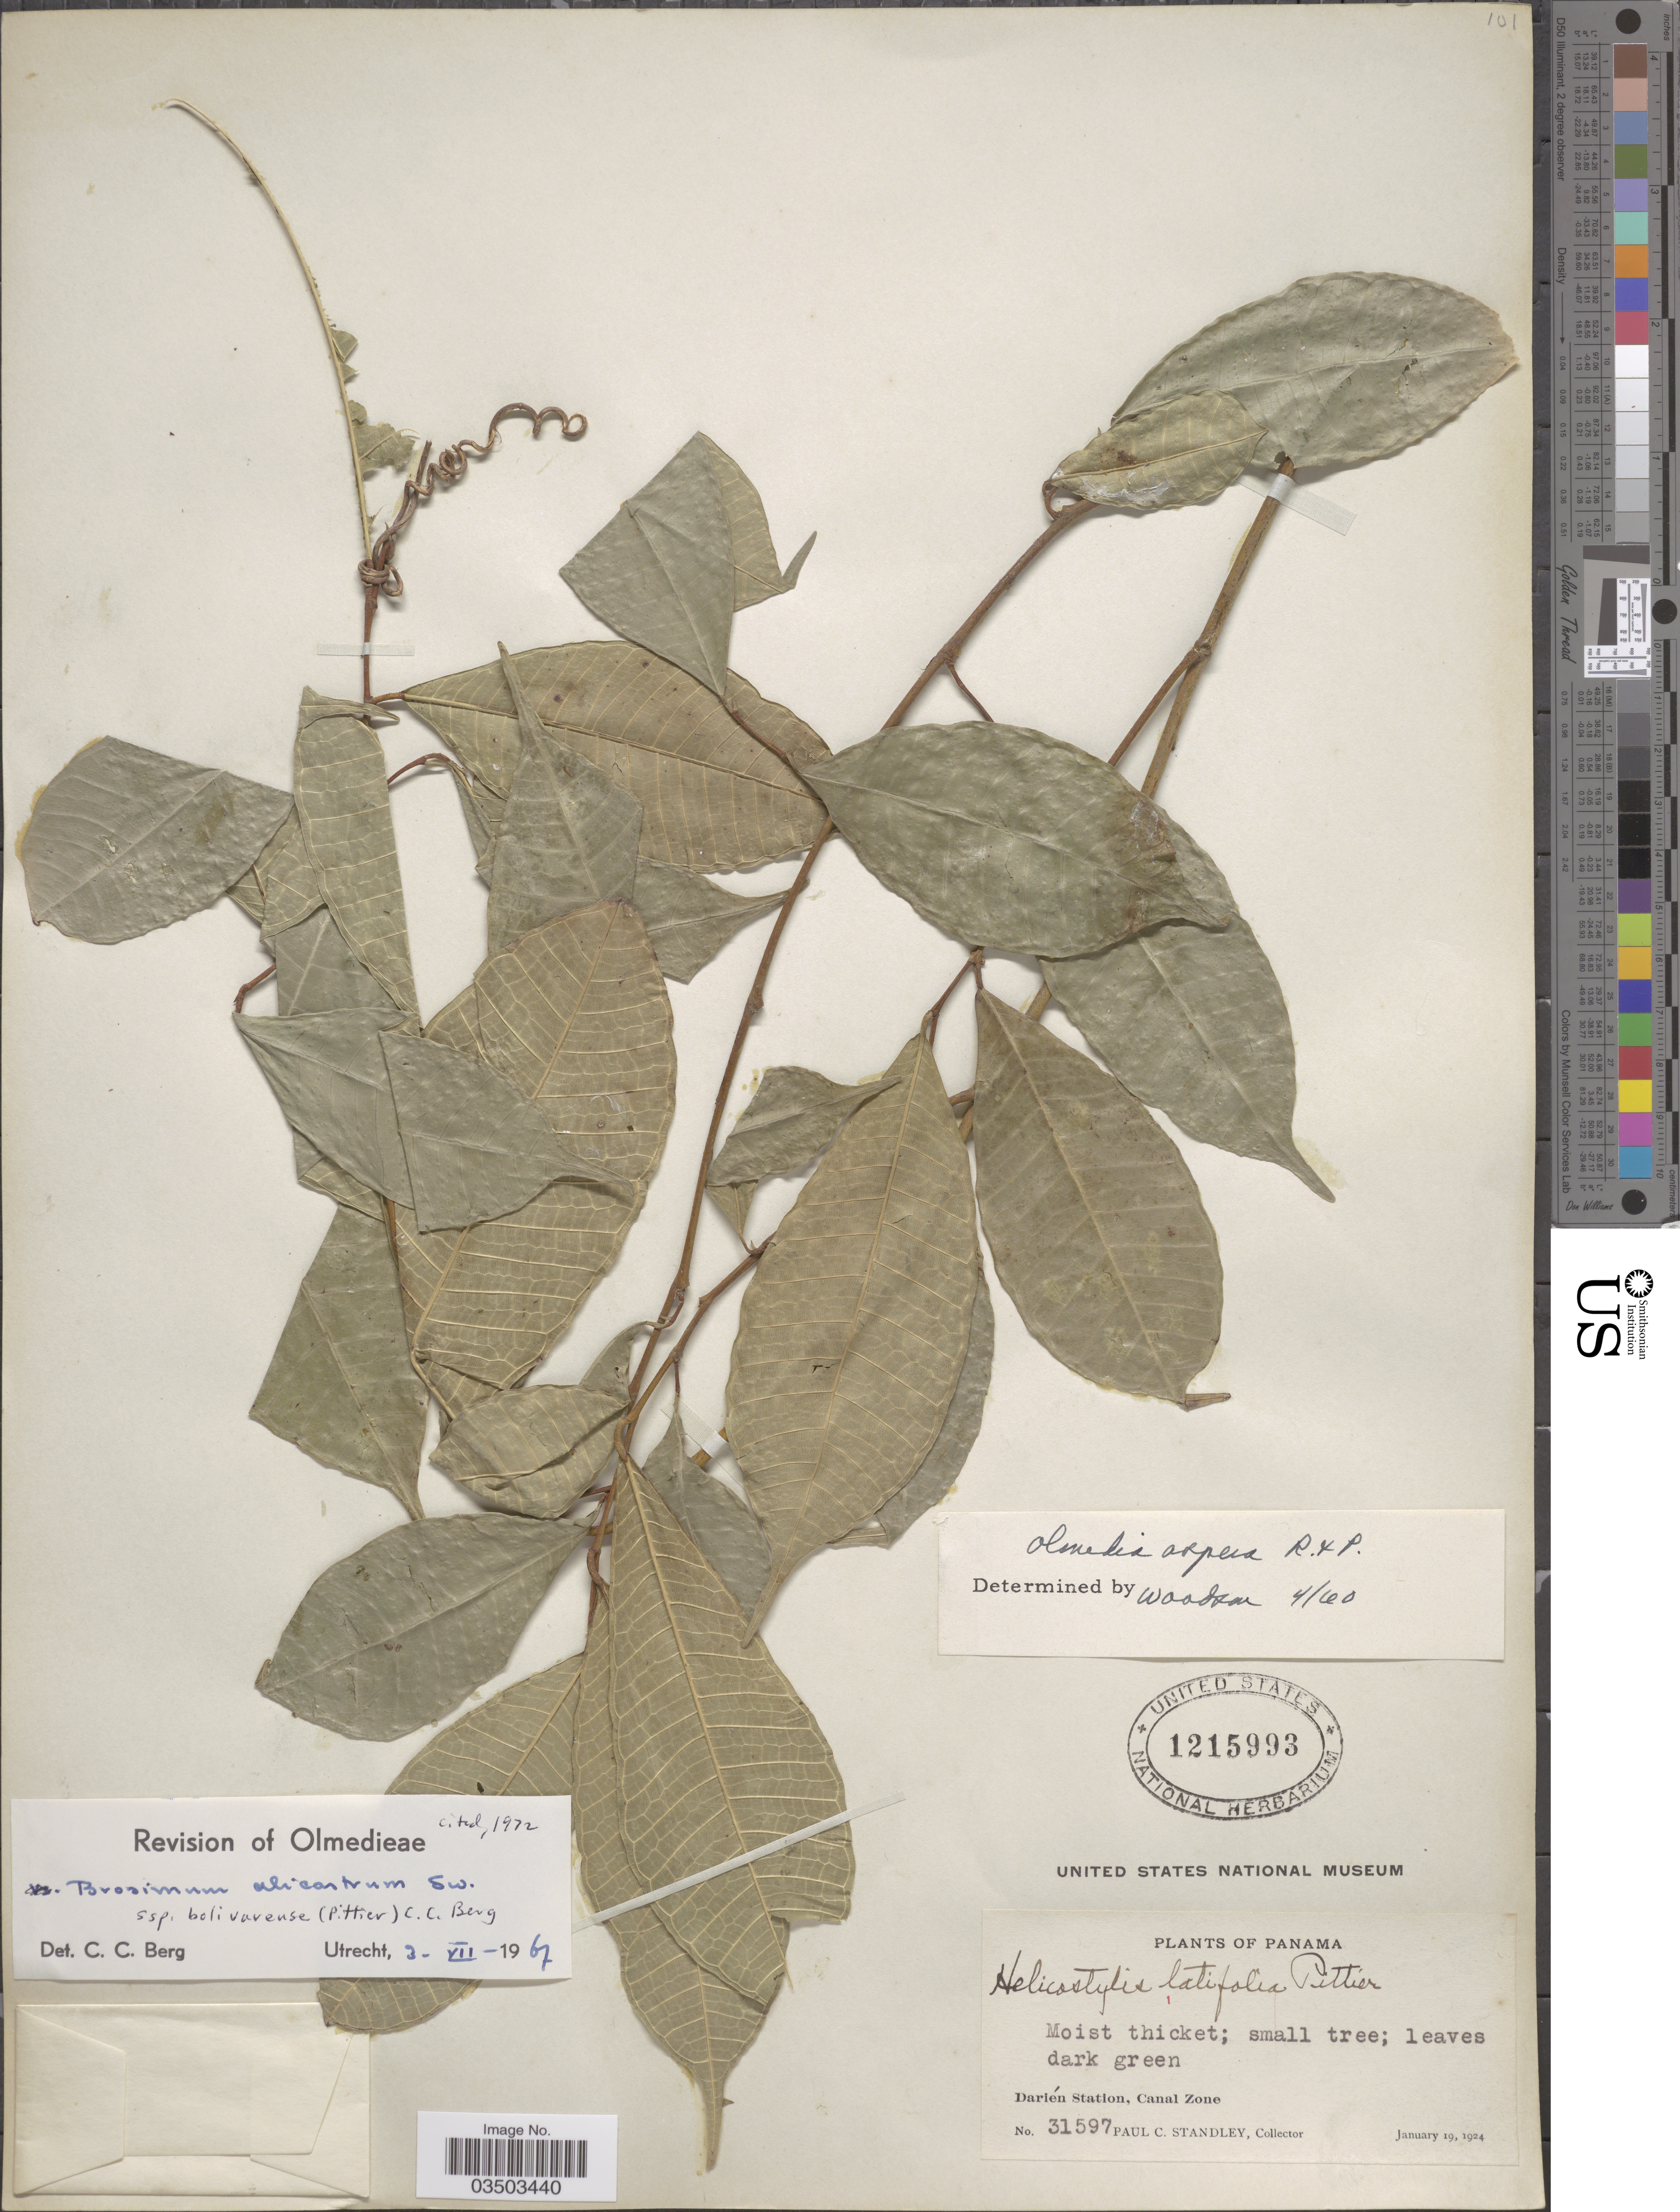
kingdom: Plantae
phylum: Tracheophyta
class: Magnoliopsida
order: Rosales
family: Moraceae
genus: Brosimum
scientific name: Brosimum alicastrum subsp. bolivarense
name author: (Pittier) C.C. Berg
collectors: P. C. Standley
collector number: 31597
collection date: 1924-01-19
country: Panama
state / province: Colón / Panamá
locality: Darién Station, Canal Zone.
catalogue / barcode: US 1215993